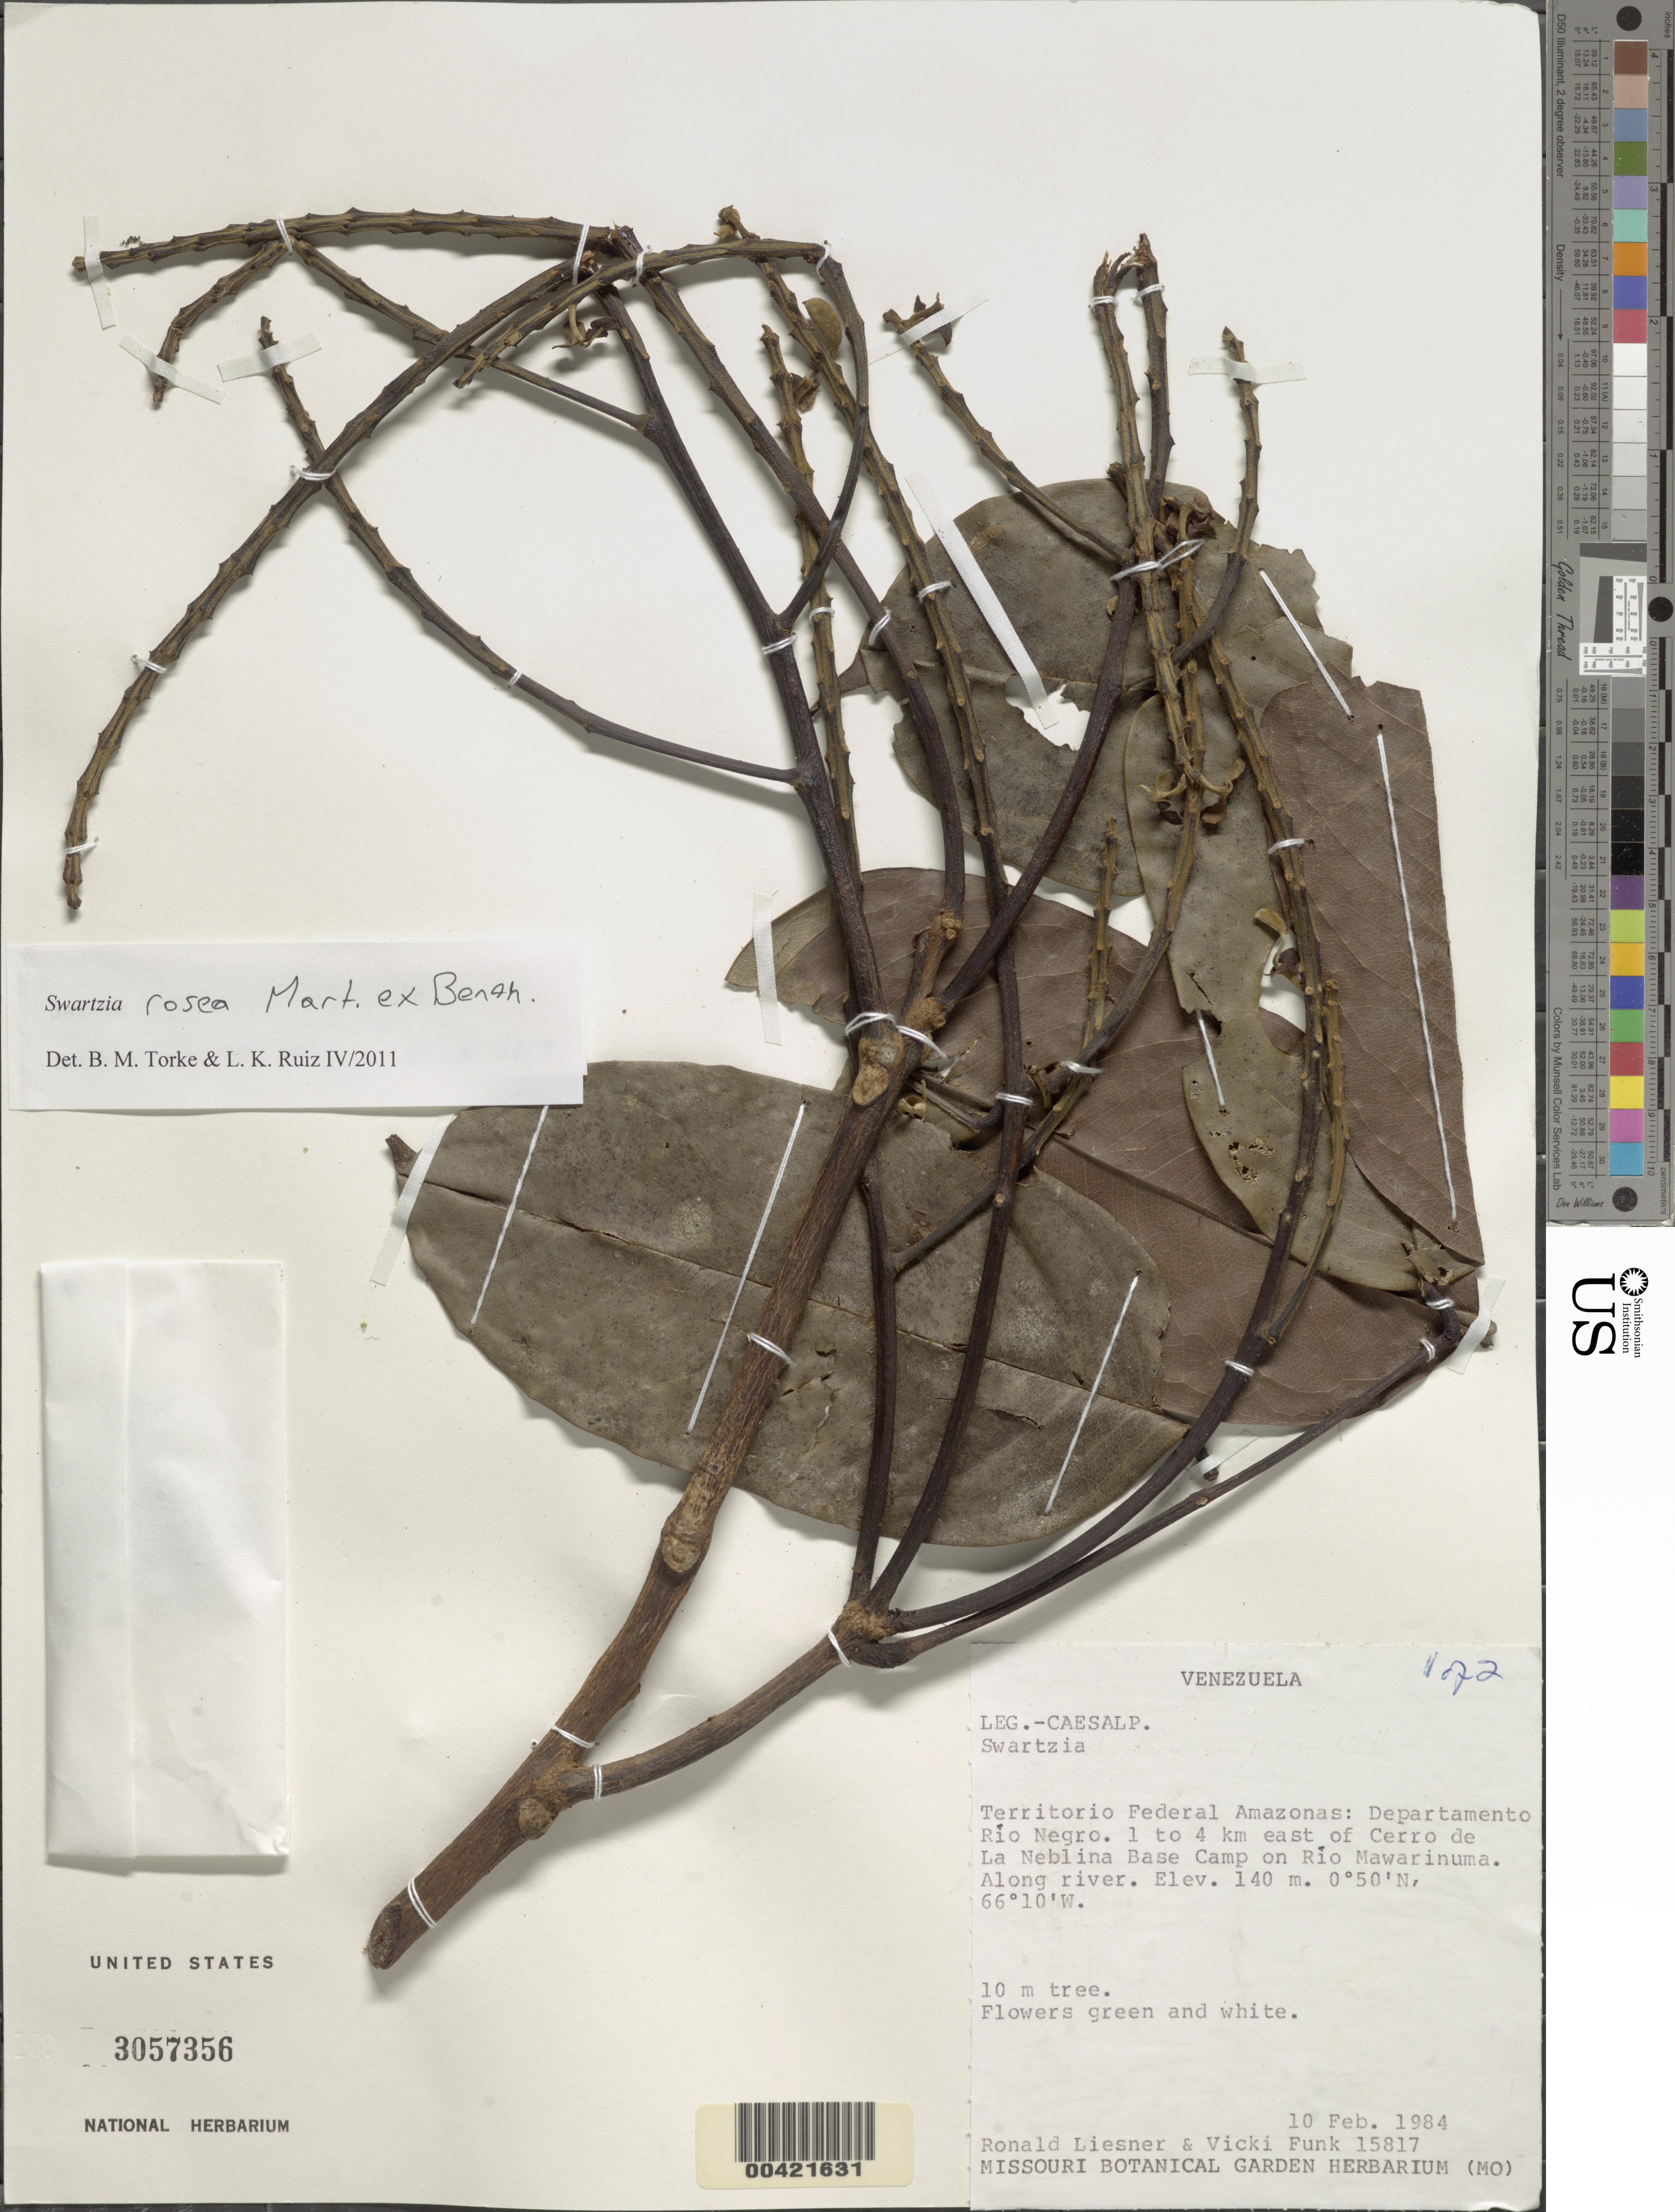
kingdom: Plantae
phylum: Tracheophyta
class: Magnoliopsida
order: Fabales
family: Fabaceae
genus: Swartzia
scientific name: Swartzia rosea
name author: Benth.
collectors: R. L. Liesner & V. Funk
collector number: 15817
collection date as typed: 10 Feb 1984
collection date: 1984-02-10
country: Venezuela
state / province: Amazonas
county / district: Rio Negro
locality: Cerro de la neblina base camp, 1 to 4 km e of; rio mawarinuma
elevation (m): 140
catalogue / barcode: US 3057356